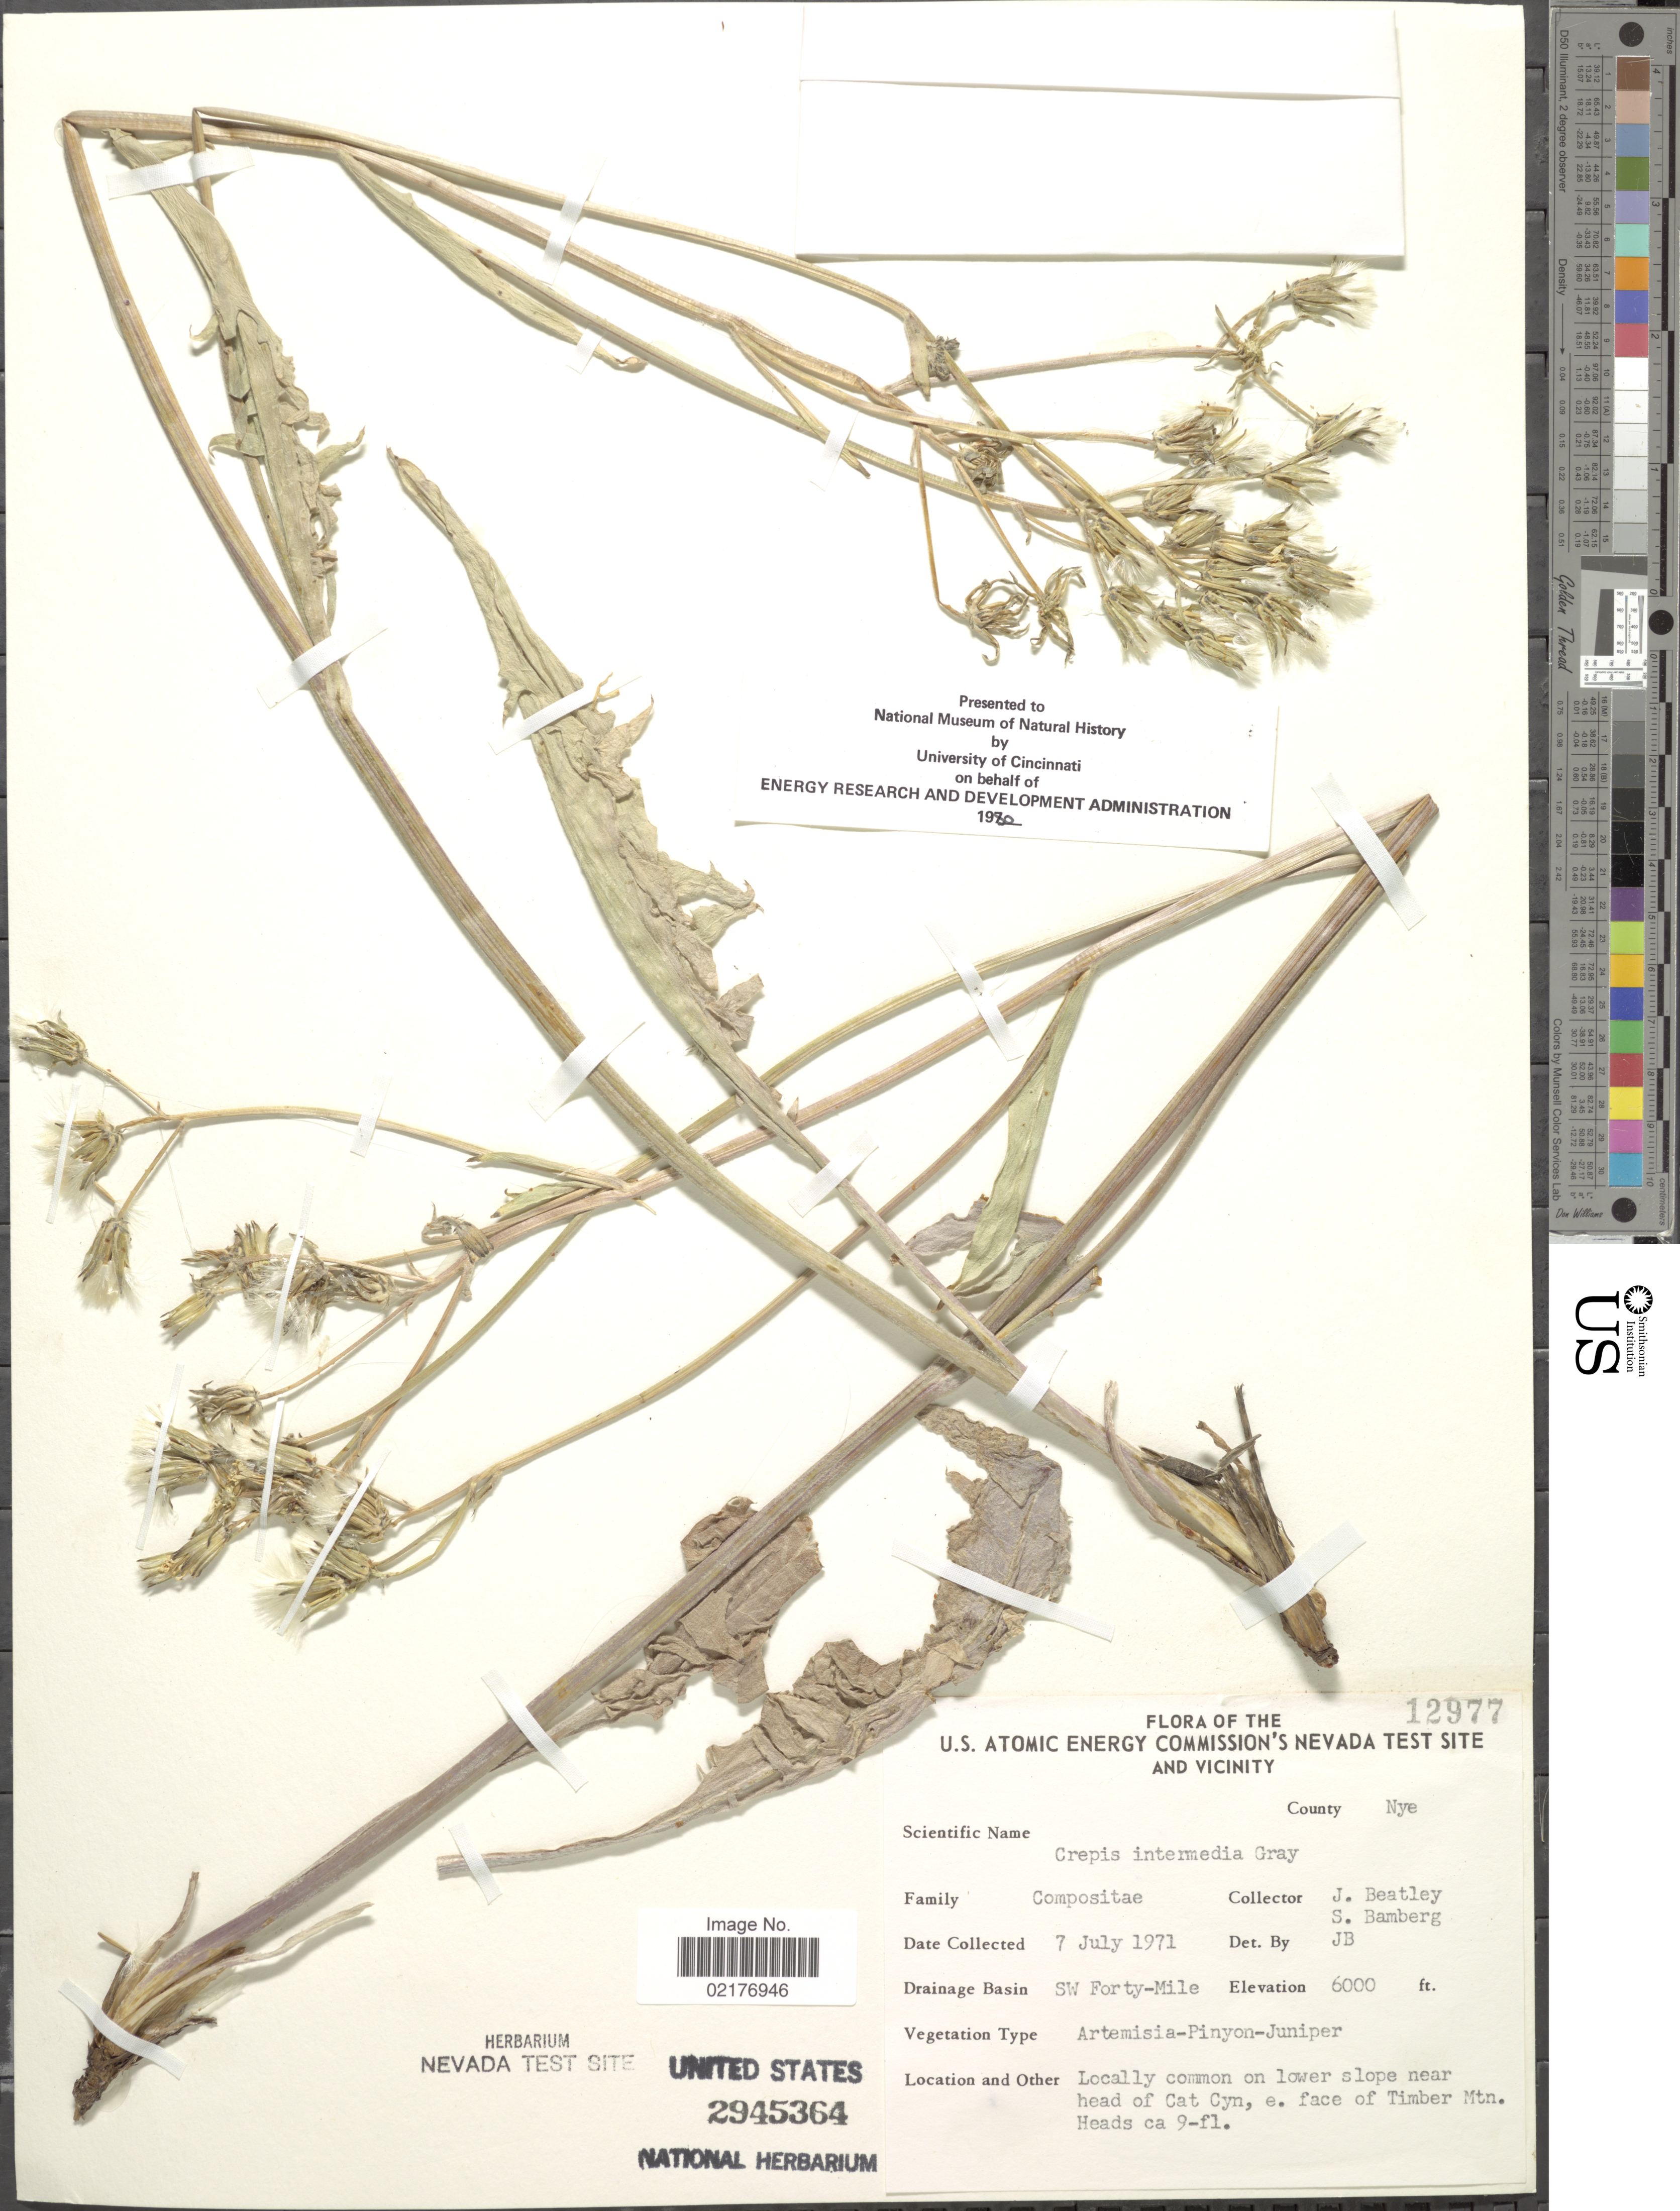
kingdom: Plantae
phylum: Tracheophyta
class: Magnoliopsida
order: Asterales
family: Asteraceae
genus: Crepis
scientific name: Crepis intermedia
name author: A. Gray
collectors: J. C. Beatley & S. Bamberg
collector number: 12977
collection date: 1971-07-07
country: United States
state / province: Nevada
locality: U.S. Atomic Energy Commission's Nevada Test Site and Vicinity, County Nye, Drainage Basin SW Forty-Mile, Laccaly common on lower slope near head of Cat Cyn, e. face of Timber Mtn.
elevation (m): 1829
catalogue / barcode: US 2945364